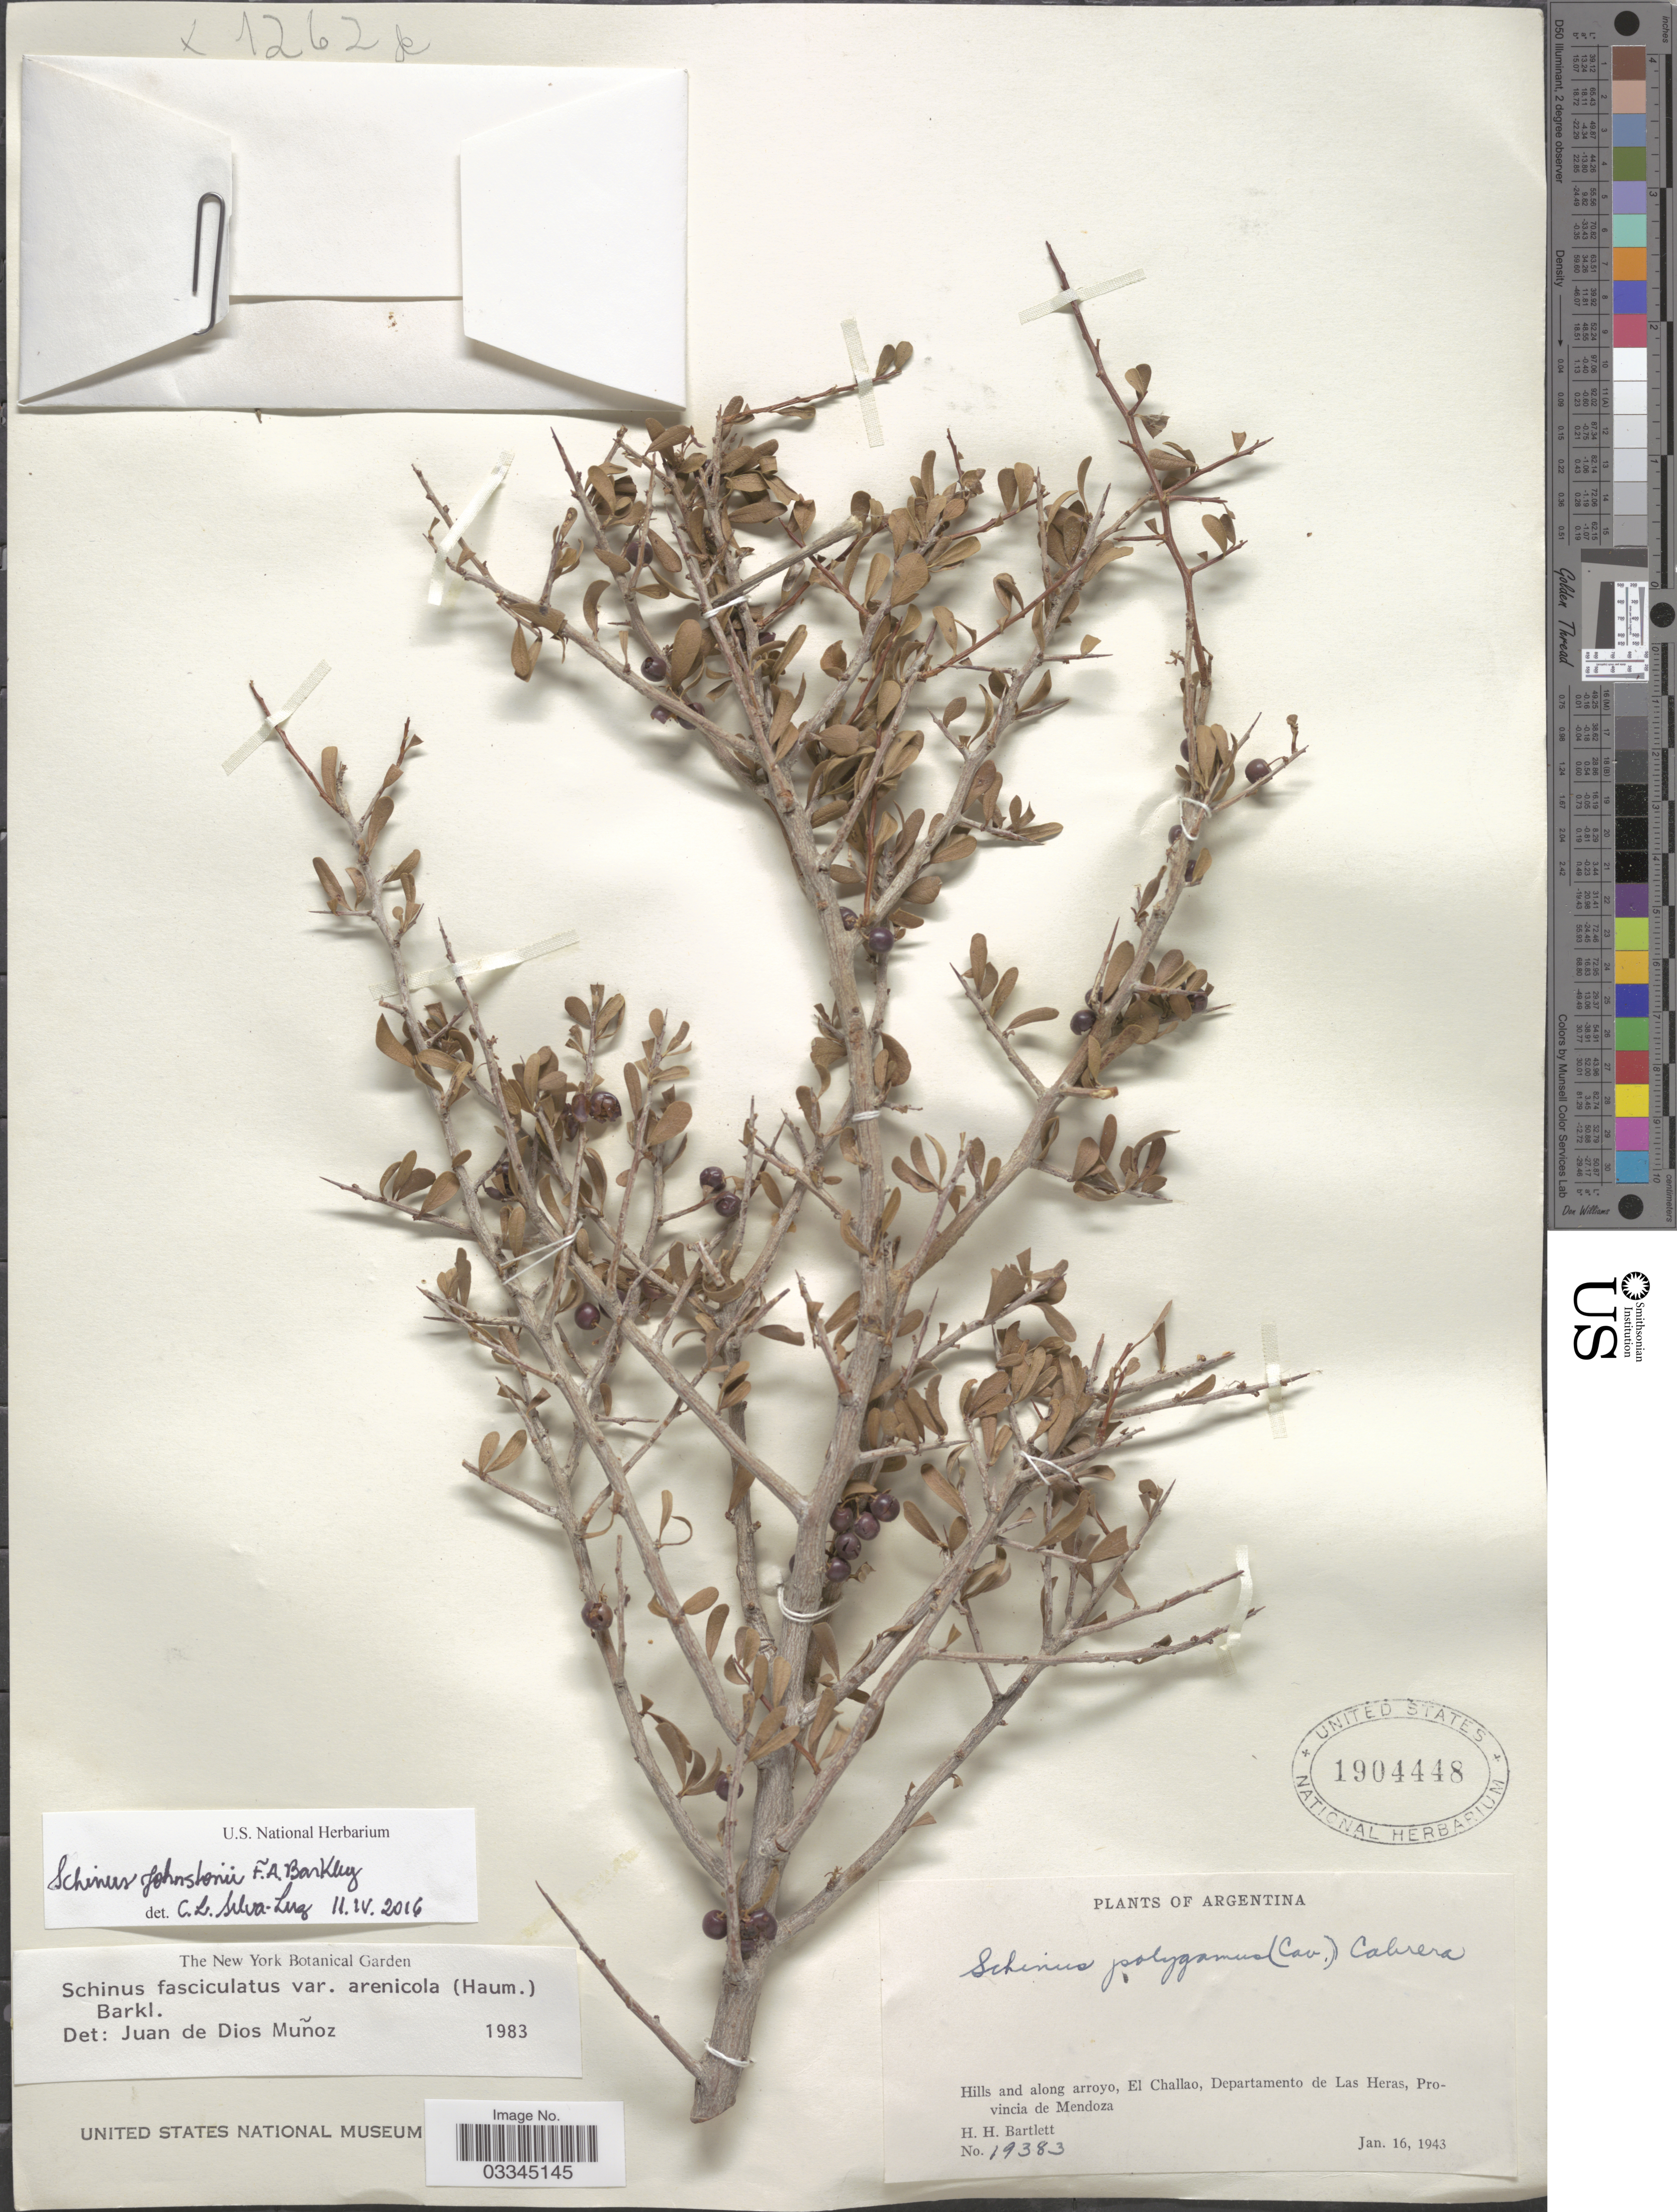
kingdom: Plantae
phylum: Tracheophyta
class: Magnoliopsida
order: Sapindales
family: Anacardiaceae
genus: Schinus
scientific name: Schinus johnstonii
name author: F.A. Barkley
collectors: H. H. Bartlett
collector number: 19383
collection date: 1943-01-16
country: Argentina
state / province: Mendoza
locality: Hills and along arroyo, El Challao, Departamento de Las Heras.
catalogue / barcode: US 1904448